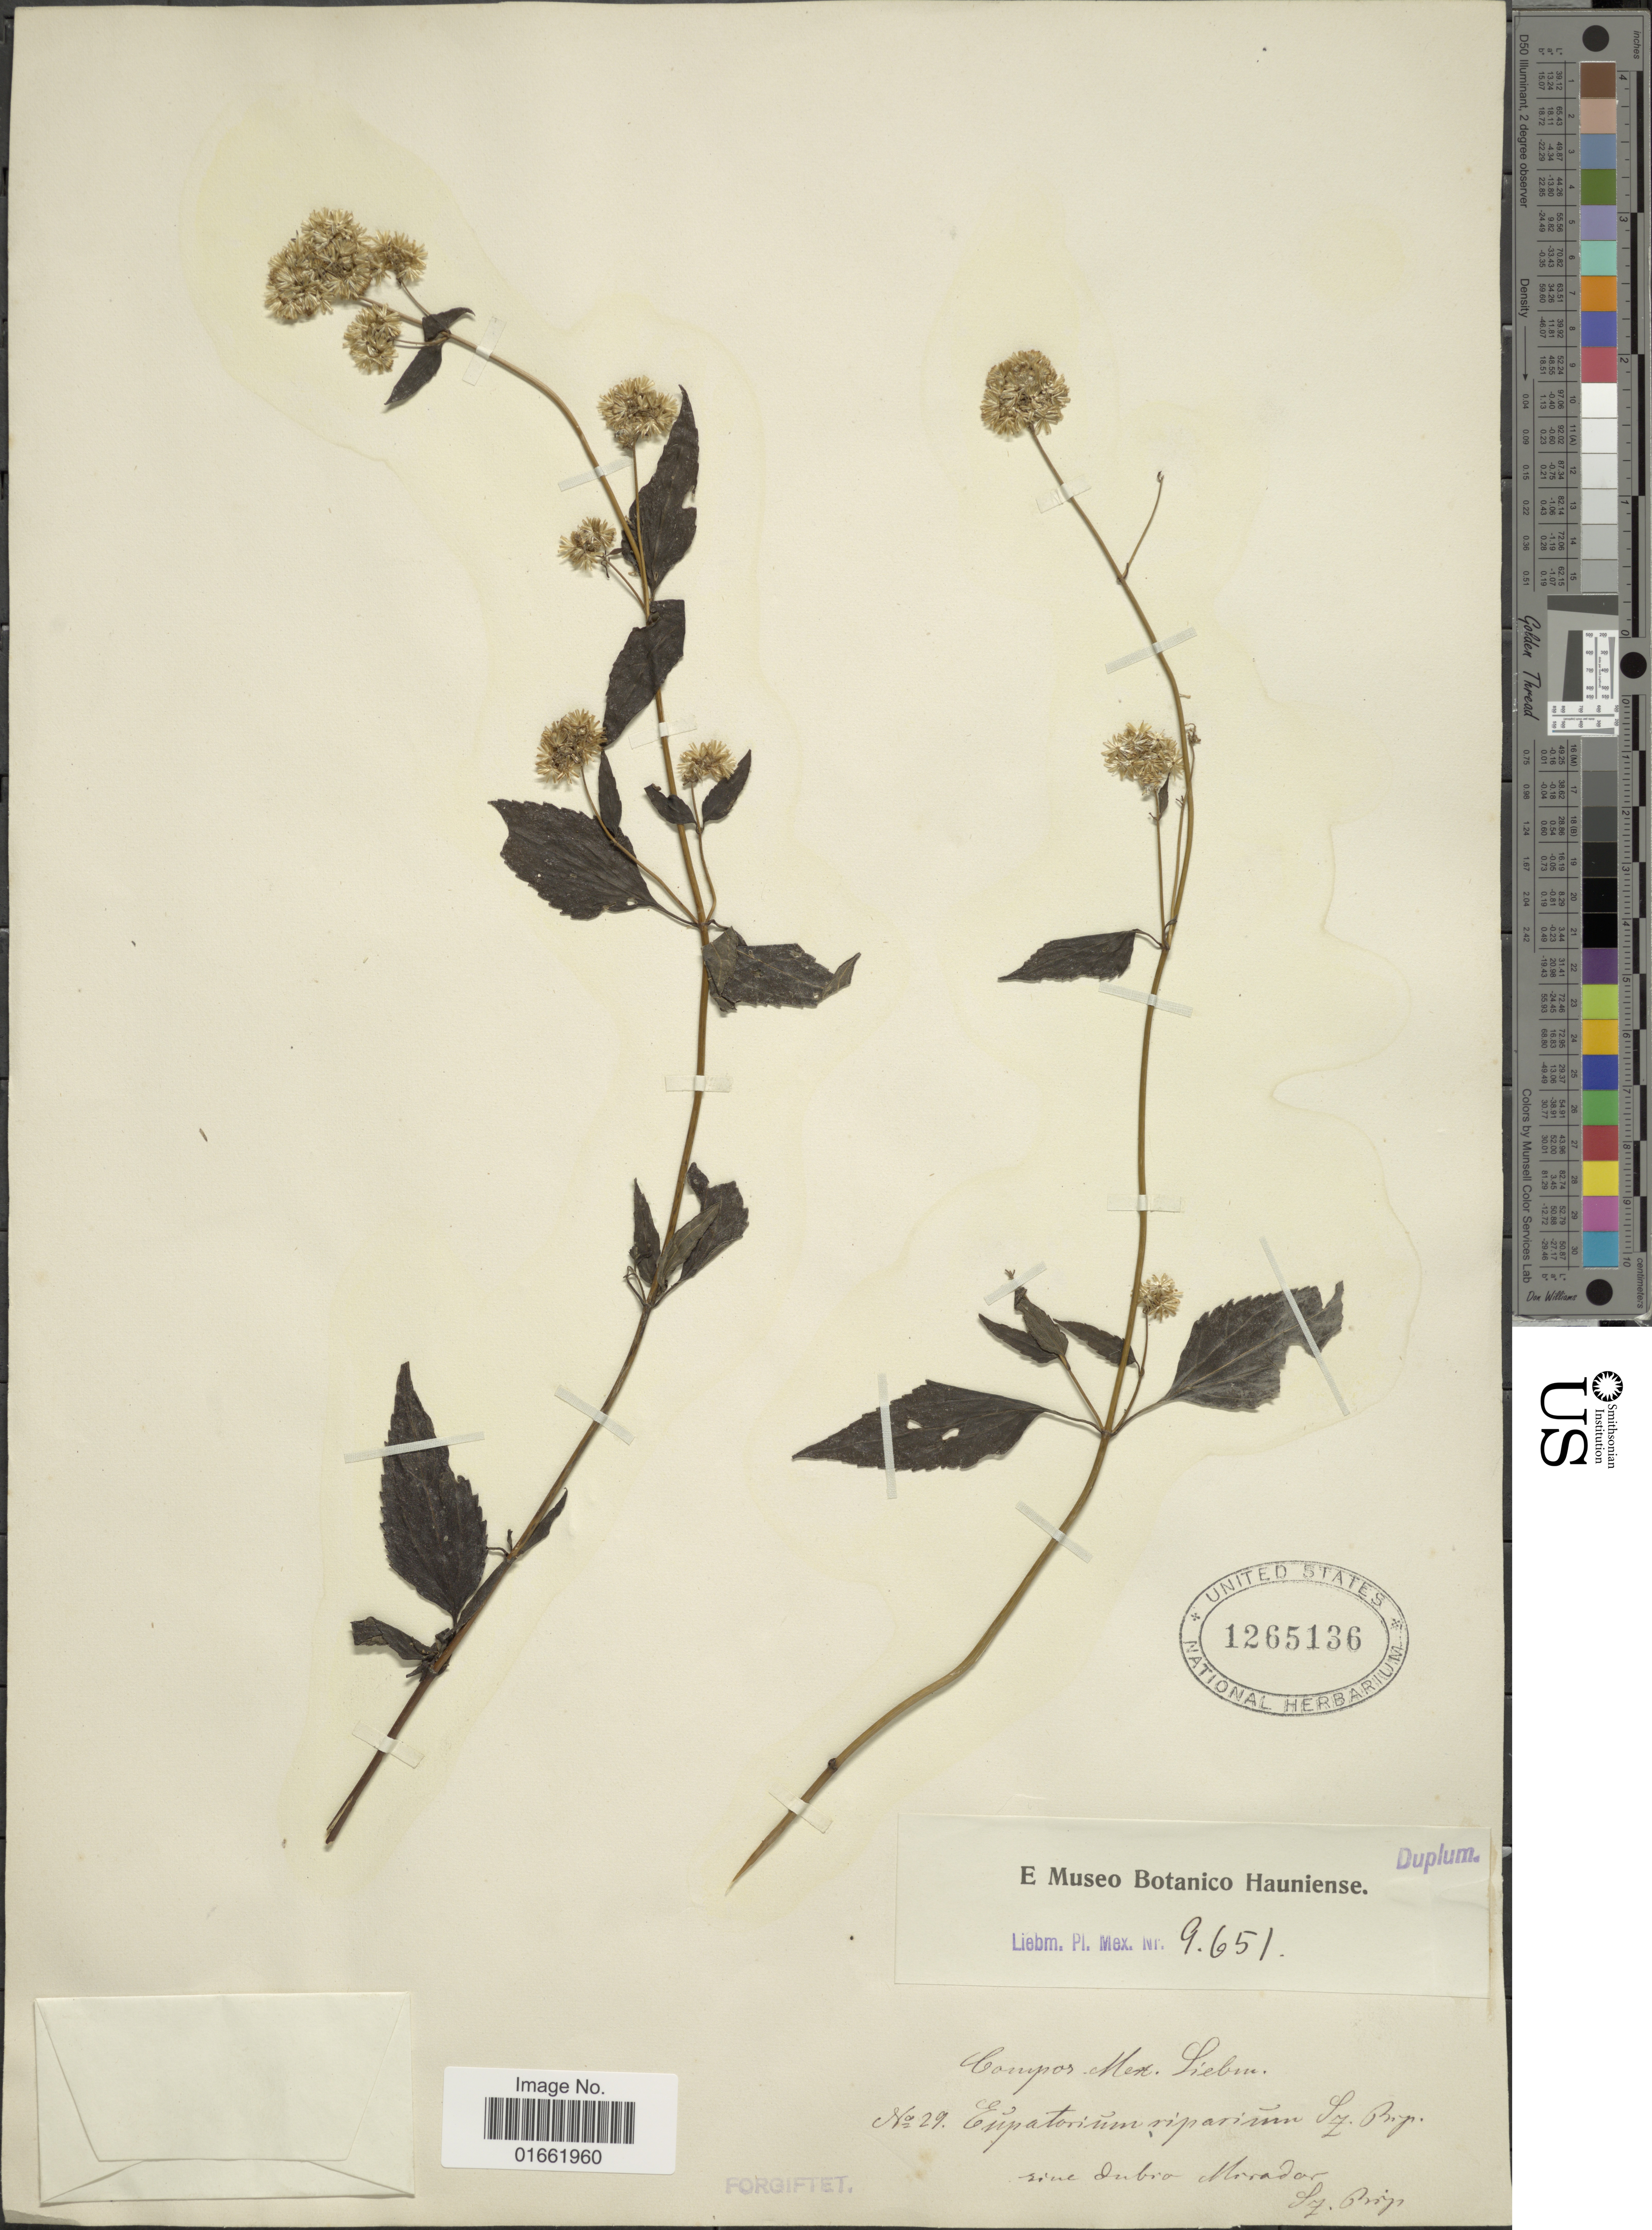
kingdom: Plantae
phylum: Tracheophyta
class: Magnoliopsida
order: Asterales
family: Asteraceae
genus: Fleischmannia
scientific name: Fleischmannia pycnocephala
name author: (Less.) R.M. King & H. Rob.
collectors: Liebmann, --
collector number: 9651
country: Mexico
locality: Rine dubra Mirador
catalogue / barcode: US 1265136